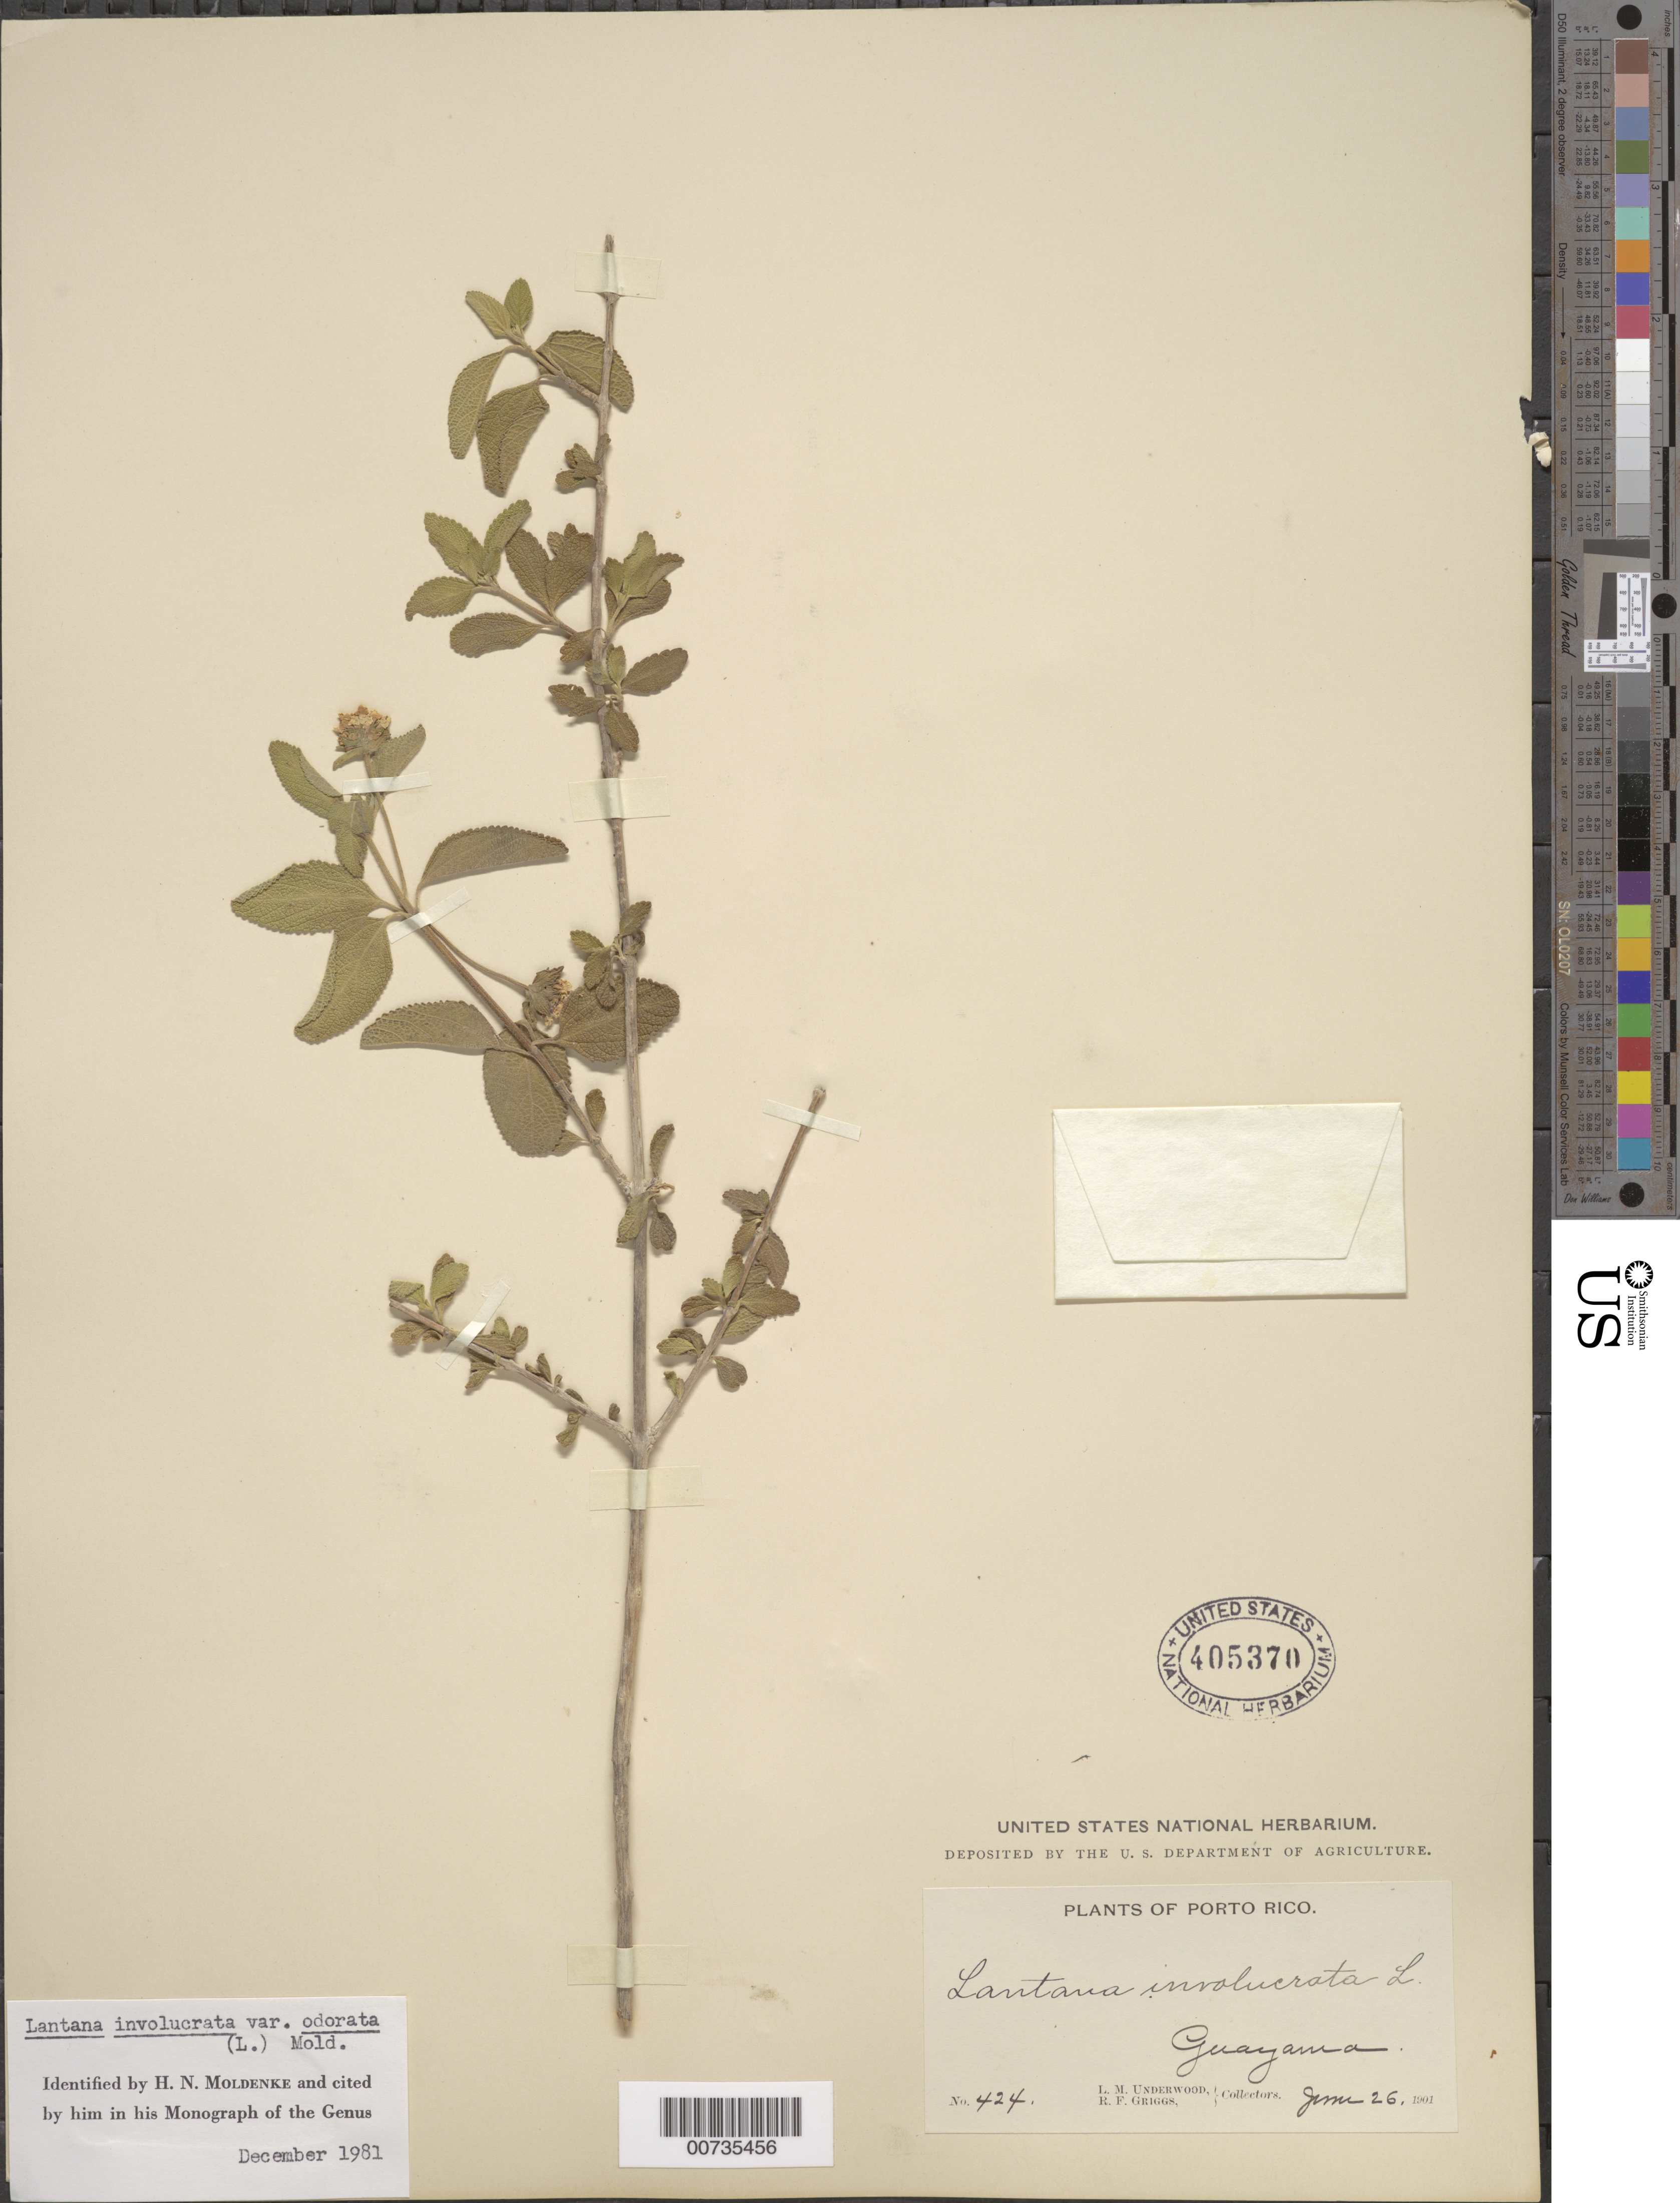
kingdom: Plantae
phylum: Tracheophyta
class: Magnoliopsida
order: Lamiales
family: Verbenaceae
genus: Lantana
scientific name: Lantana involucrata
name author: L.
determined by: Moldenke, H. N.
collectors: L. M. Underwood & R. F. Griggs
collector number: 424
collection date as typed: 26 Jun 1901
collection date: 1901-06-26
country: Puerto Rico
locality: Guayama.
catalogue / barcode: US 405370